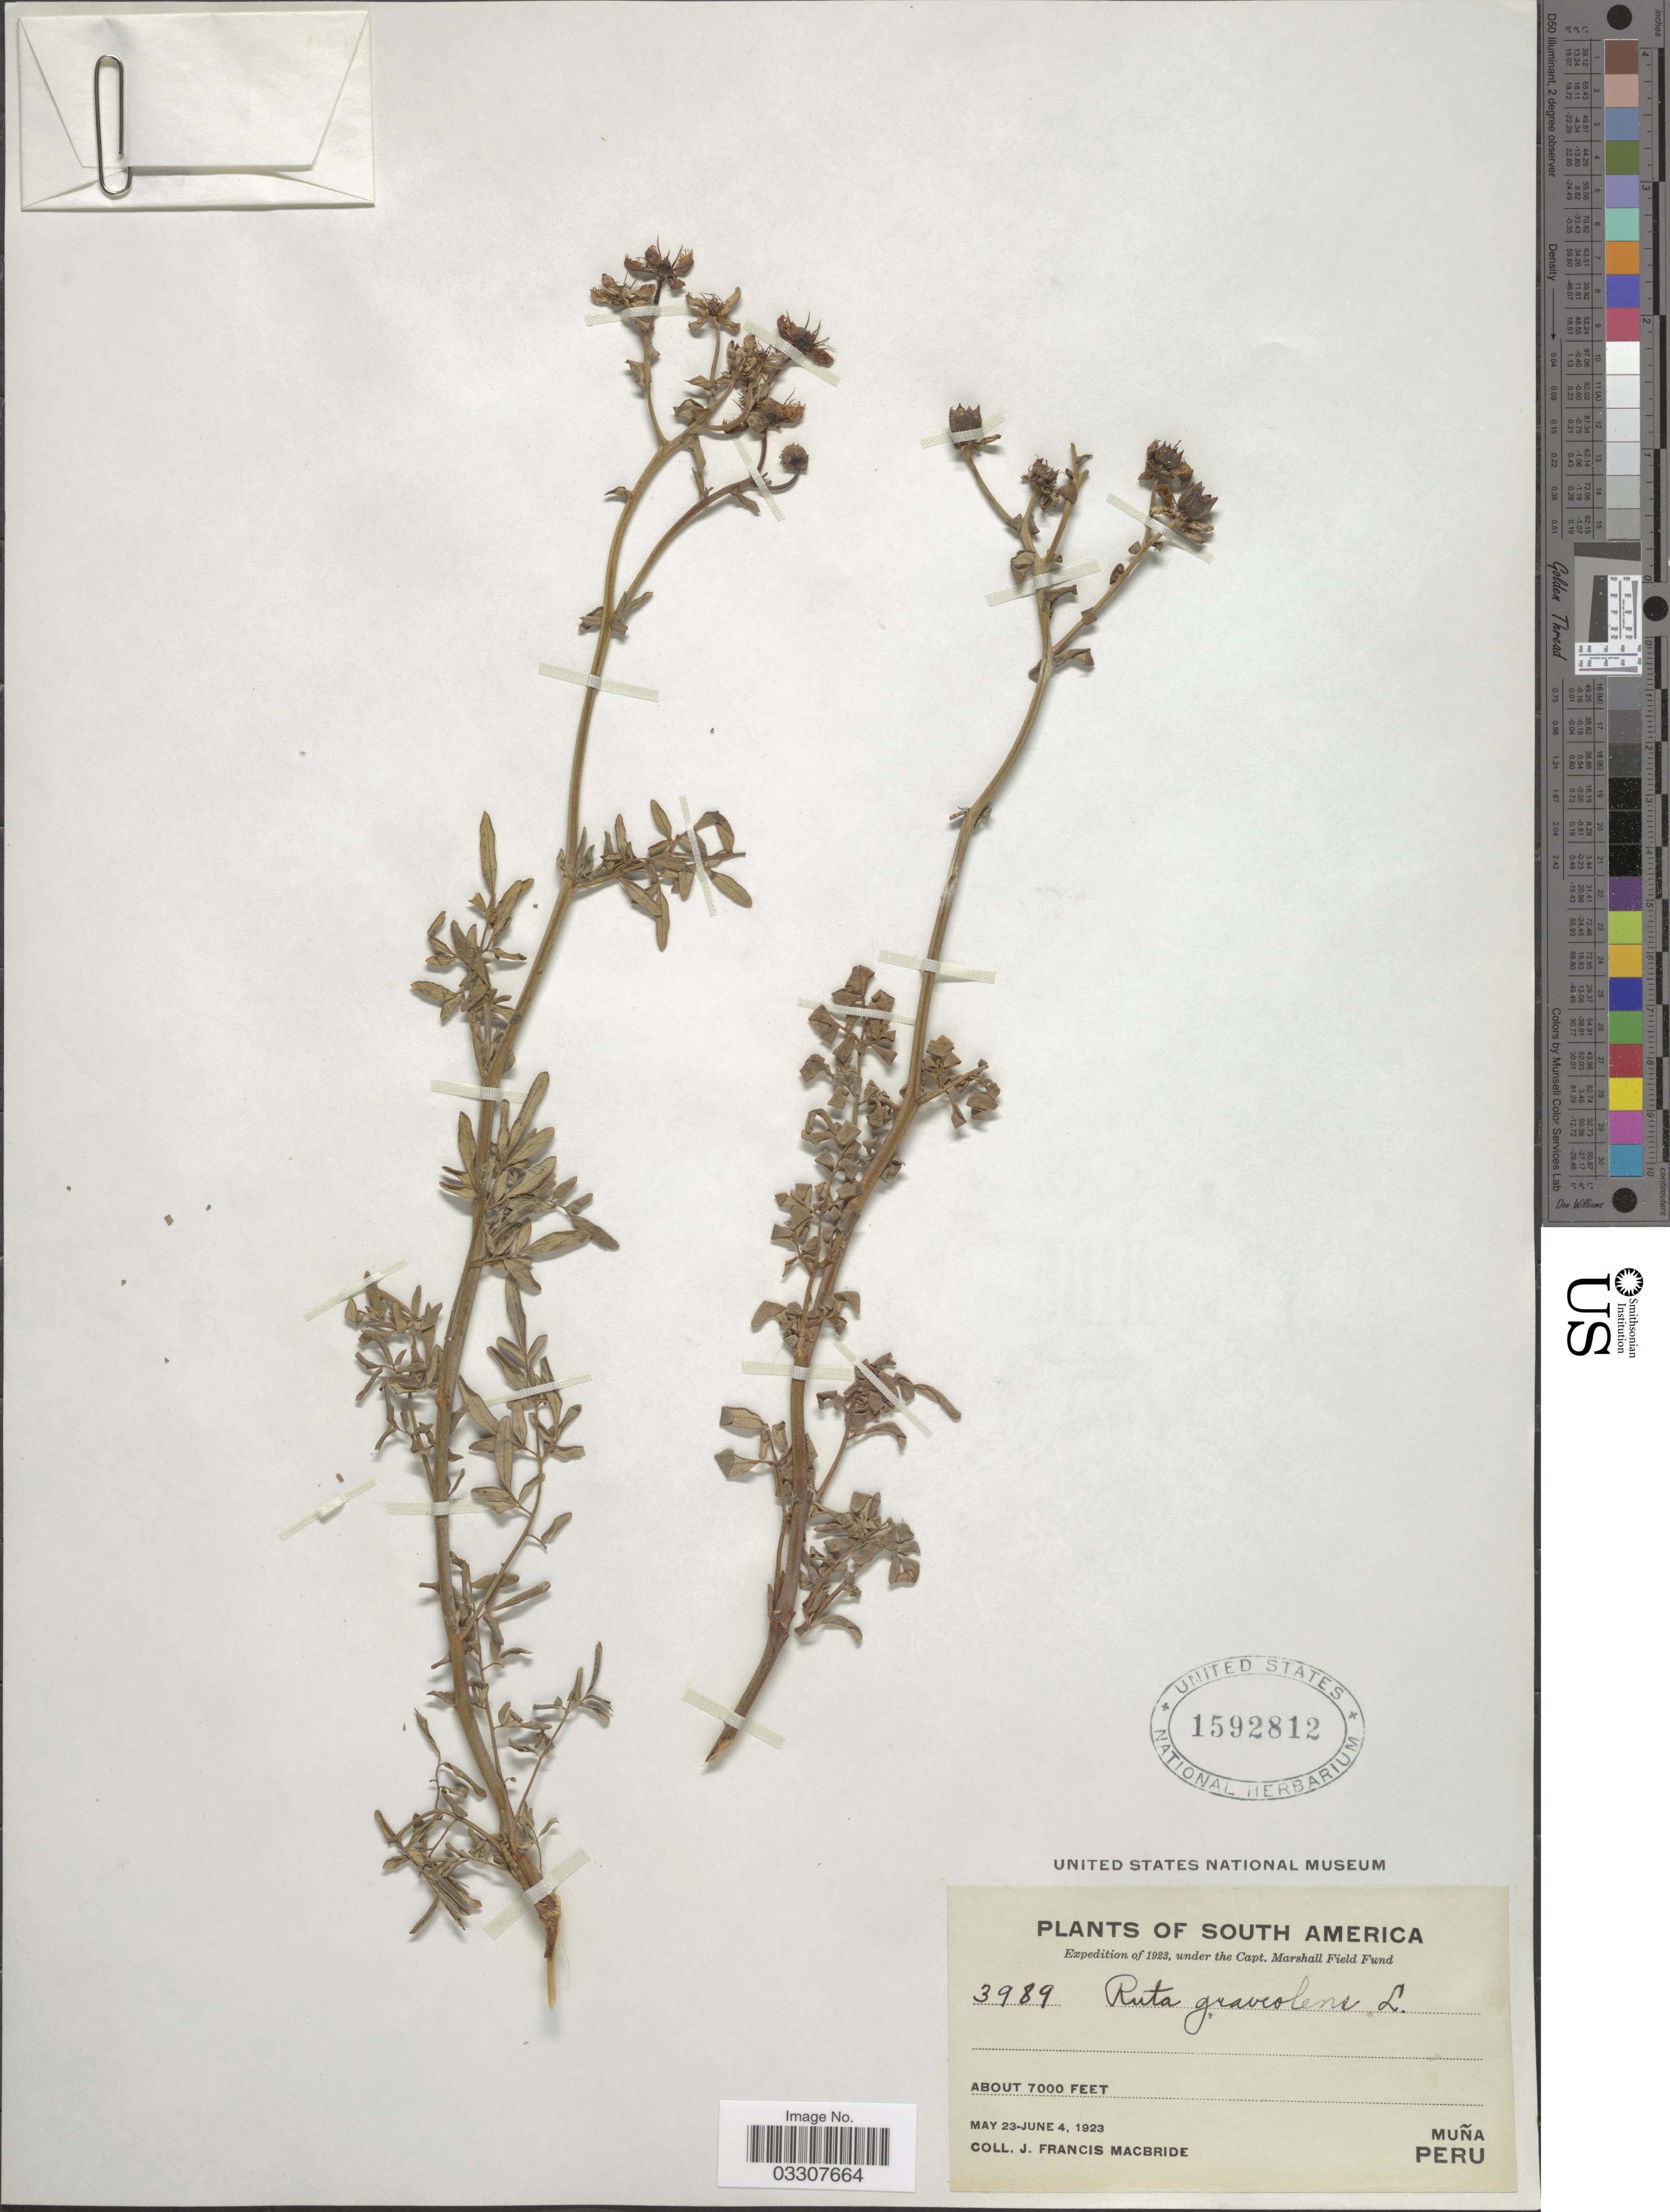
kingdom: Plantae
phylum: Tracheophyta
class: Magnoliopsida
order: Sapindales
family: Rutaceae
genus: Ruta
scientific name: Ruta chalepensis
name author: L.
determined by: Strong, Mark T., (BOT), Smithsonian Institution - National Museum of Natural History (UNITED STATES)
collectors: J. F. Macbride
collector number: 3989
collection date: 1923-05-23/1923-06-04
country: Peru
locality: Muña.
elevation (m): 2134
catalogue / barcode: US 1592812